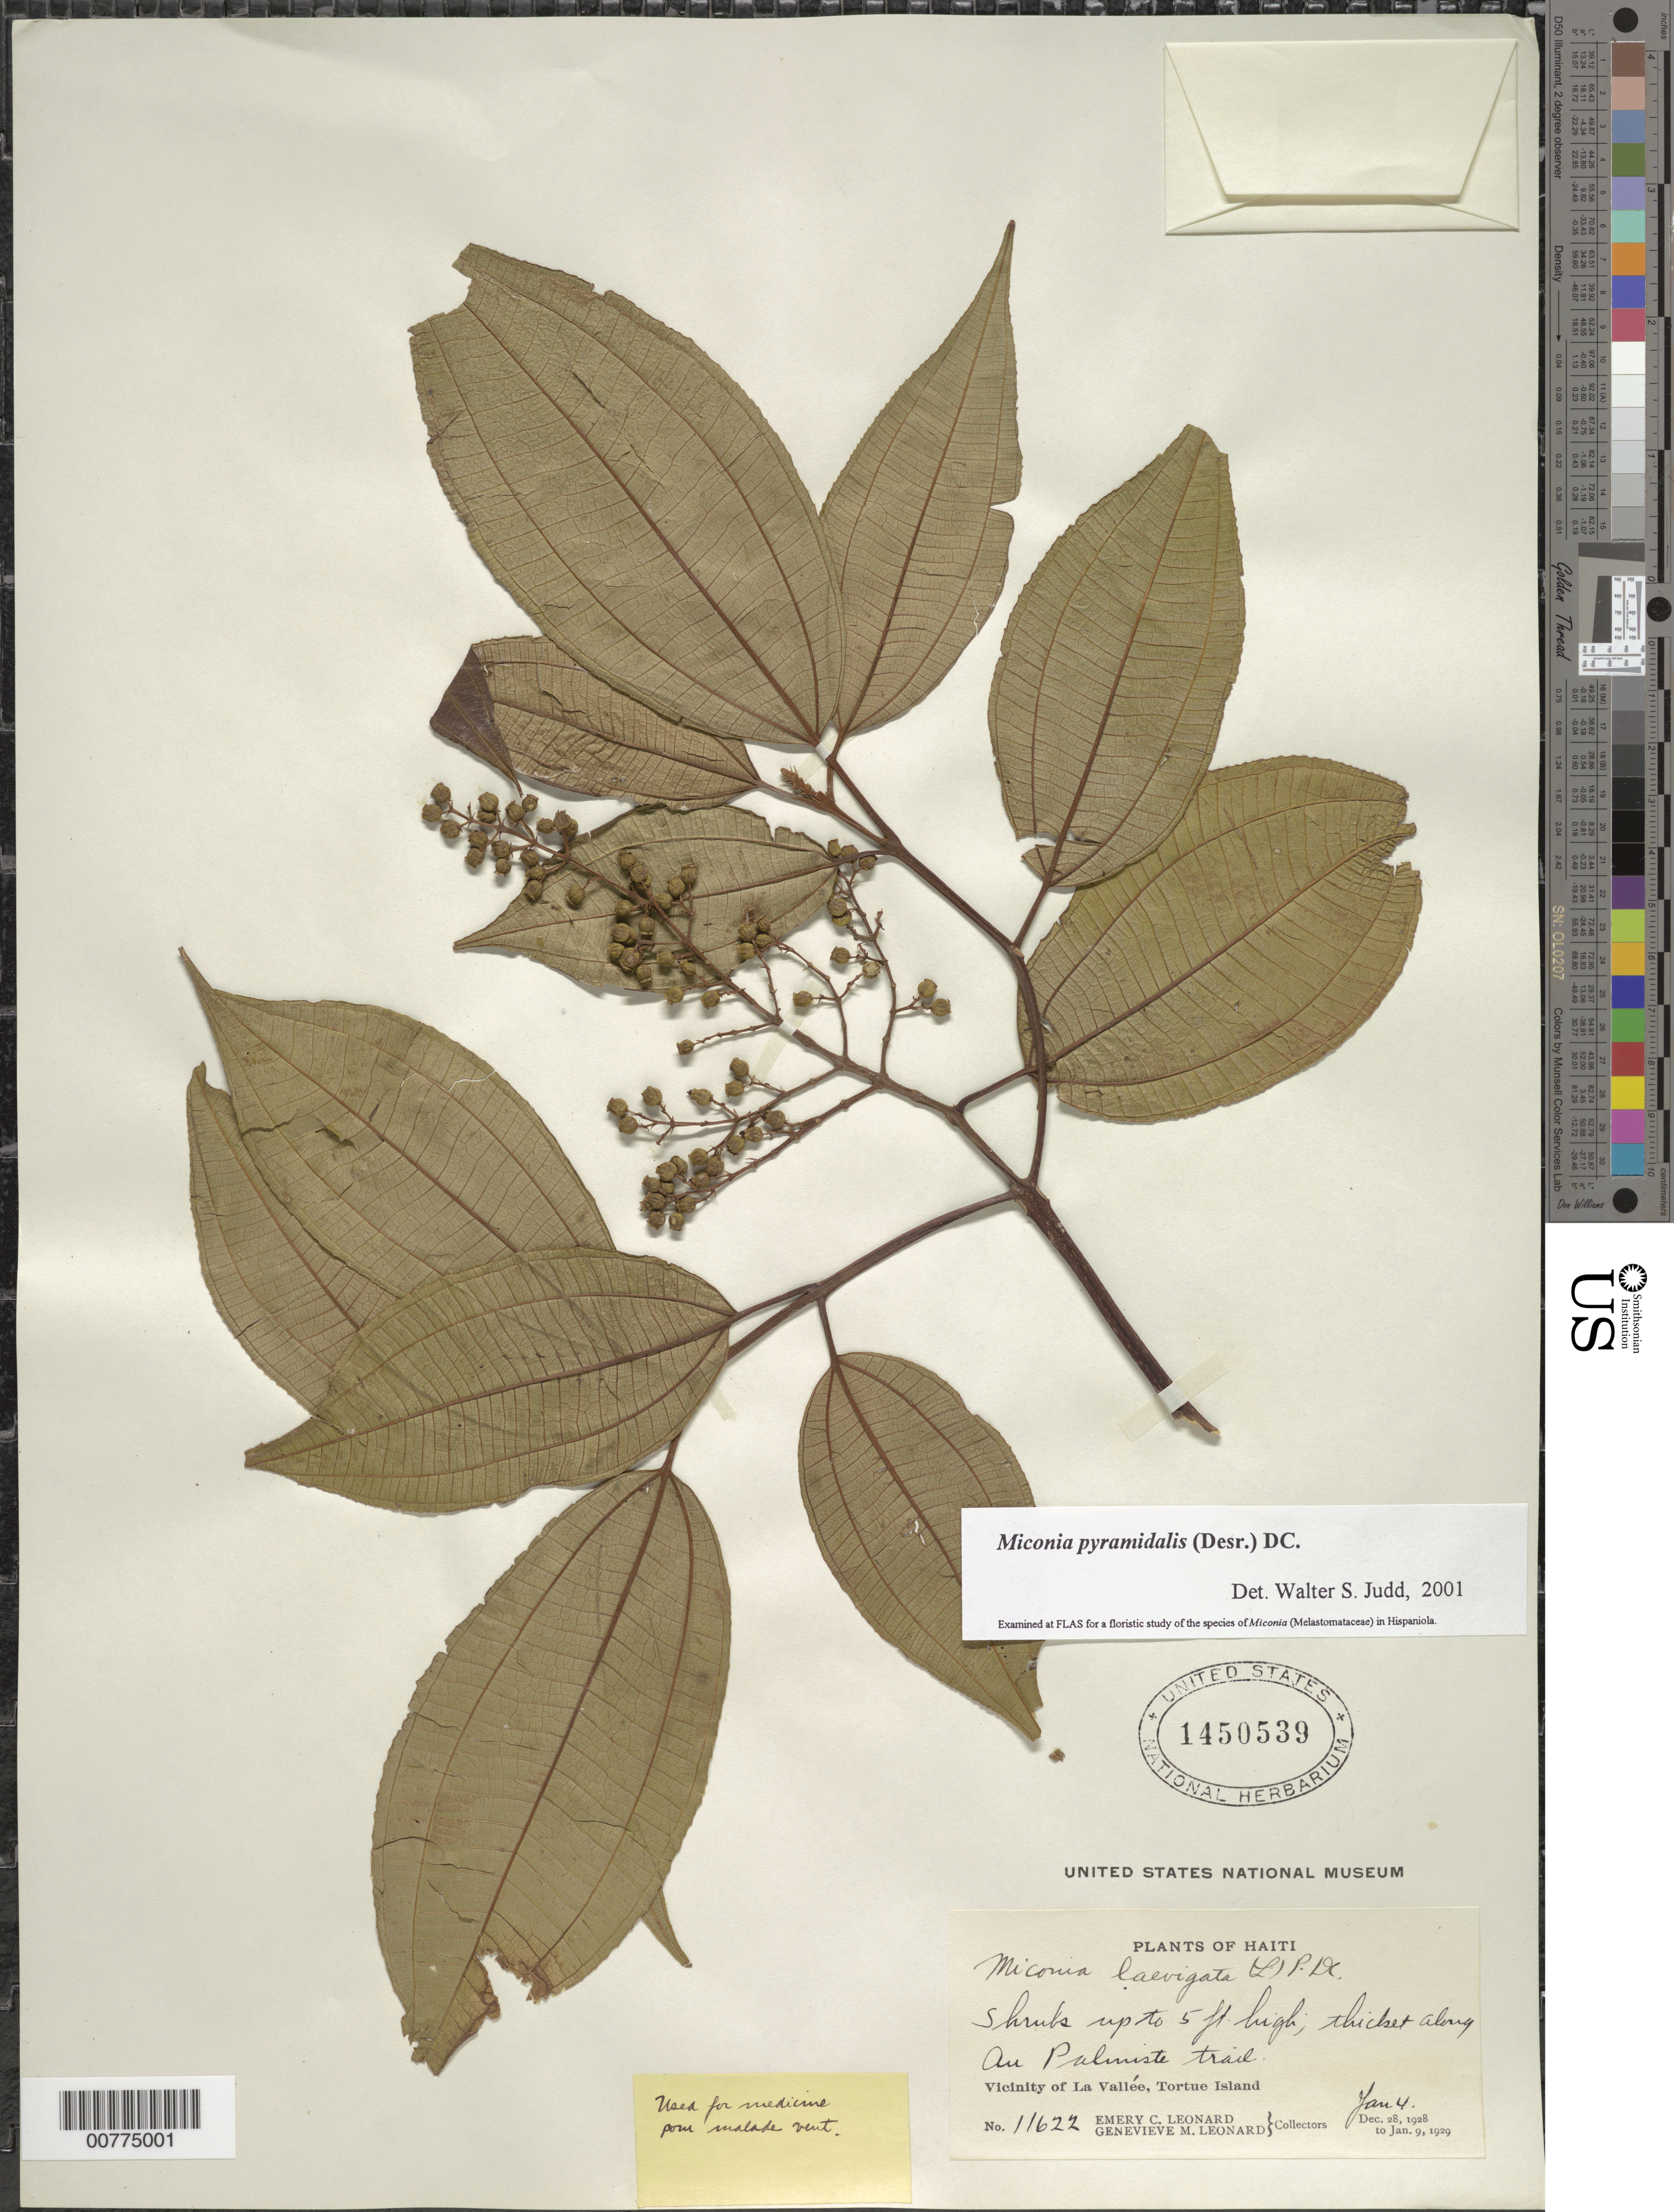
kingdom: Plantae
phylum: Tracheophyta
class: Magnoliopsida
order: Myrtales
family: Melastomataceae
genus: Miconia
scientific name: Miconia pyramidalis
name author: (Desr.) DC.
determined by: Judd, Walter S.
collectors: E. C. Leonard & G. M. Leonard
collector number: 11622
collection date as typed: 04 Jan 1929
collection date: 1929-01-04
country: Haiti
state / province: Nord-Óuest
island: Île de la Tortue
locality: Tortue Island, vicinity of La Vallée, along Au Palmiste trail.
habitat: Thicket along trail.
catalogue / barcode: US 1450539